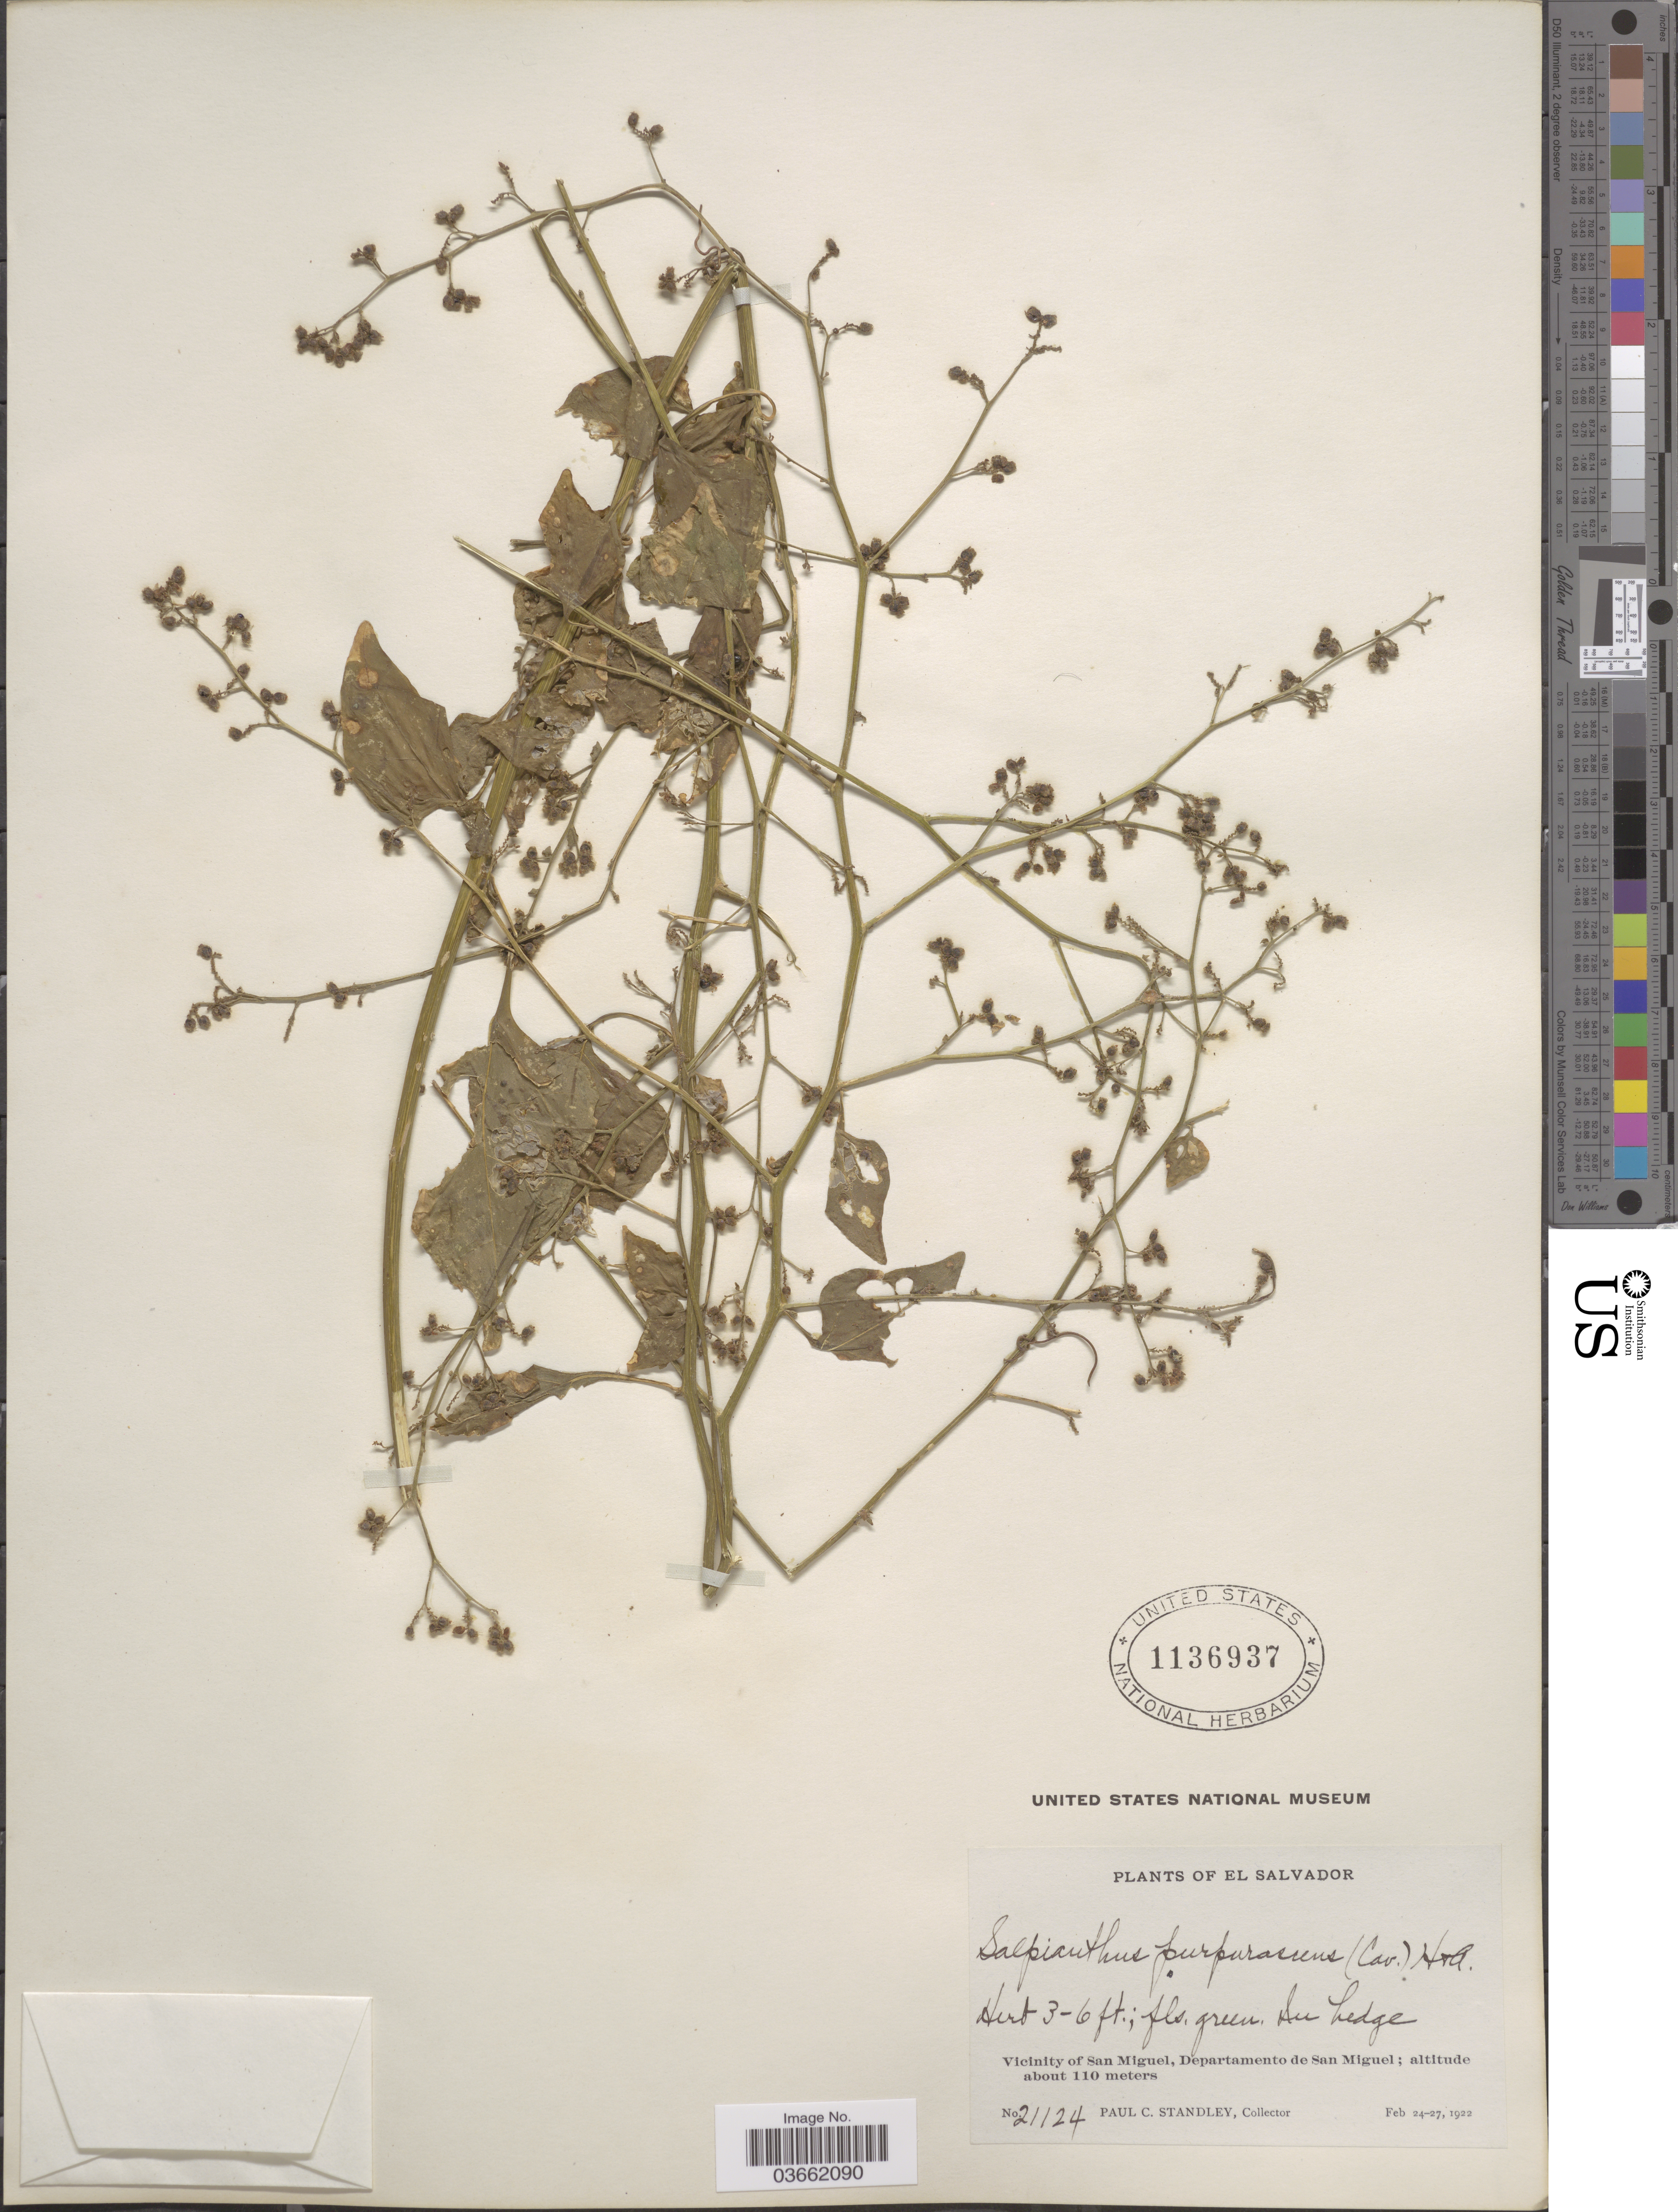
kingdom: Plantae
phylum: Tracheophyta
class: Magnoliopsida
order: Caryophyllales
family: Nyctaginaceae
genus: Salpianthus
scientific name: Salpianthus purpurascens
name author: (Cav. ex Lag.) Hook. & Arn.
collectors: P. C. Standley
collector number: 21124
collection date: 1922-02-24/1922-02-27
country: El Salvador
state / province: San Miguel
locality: Vicinity of San Miguel, Departamento de San Miguel.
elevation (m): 110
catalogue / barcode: US 1136937